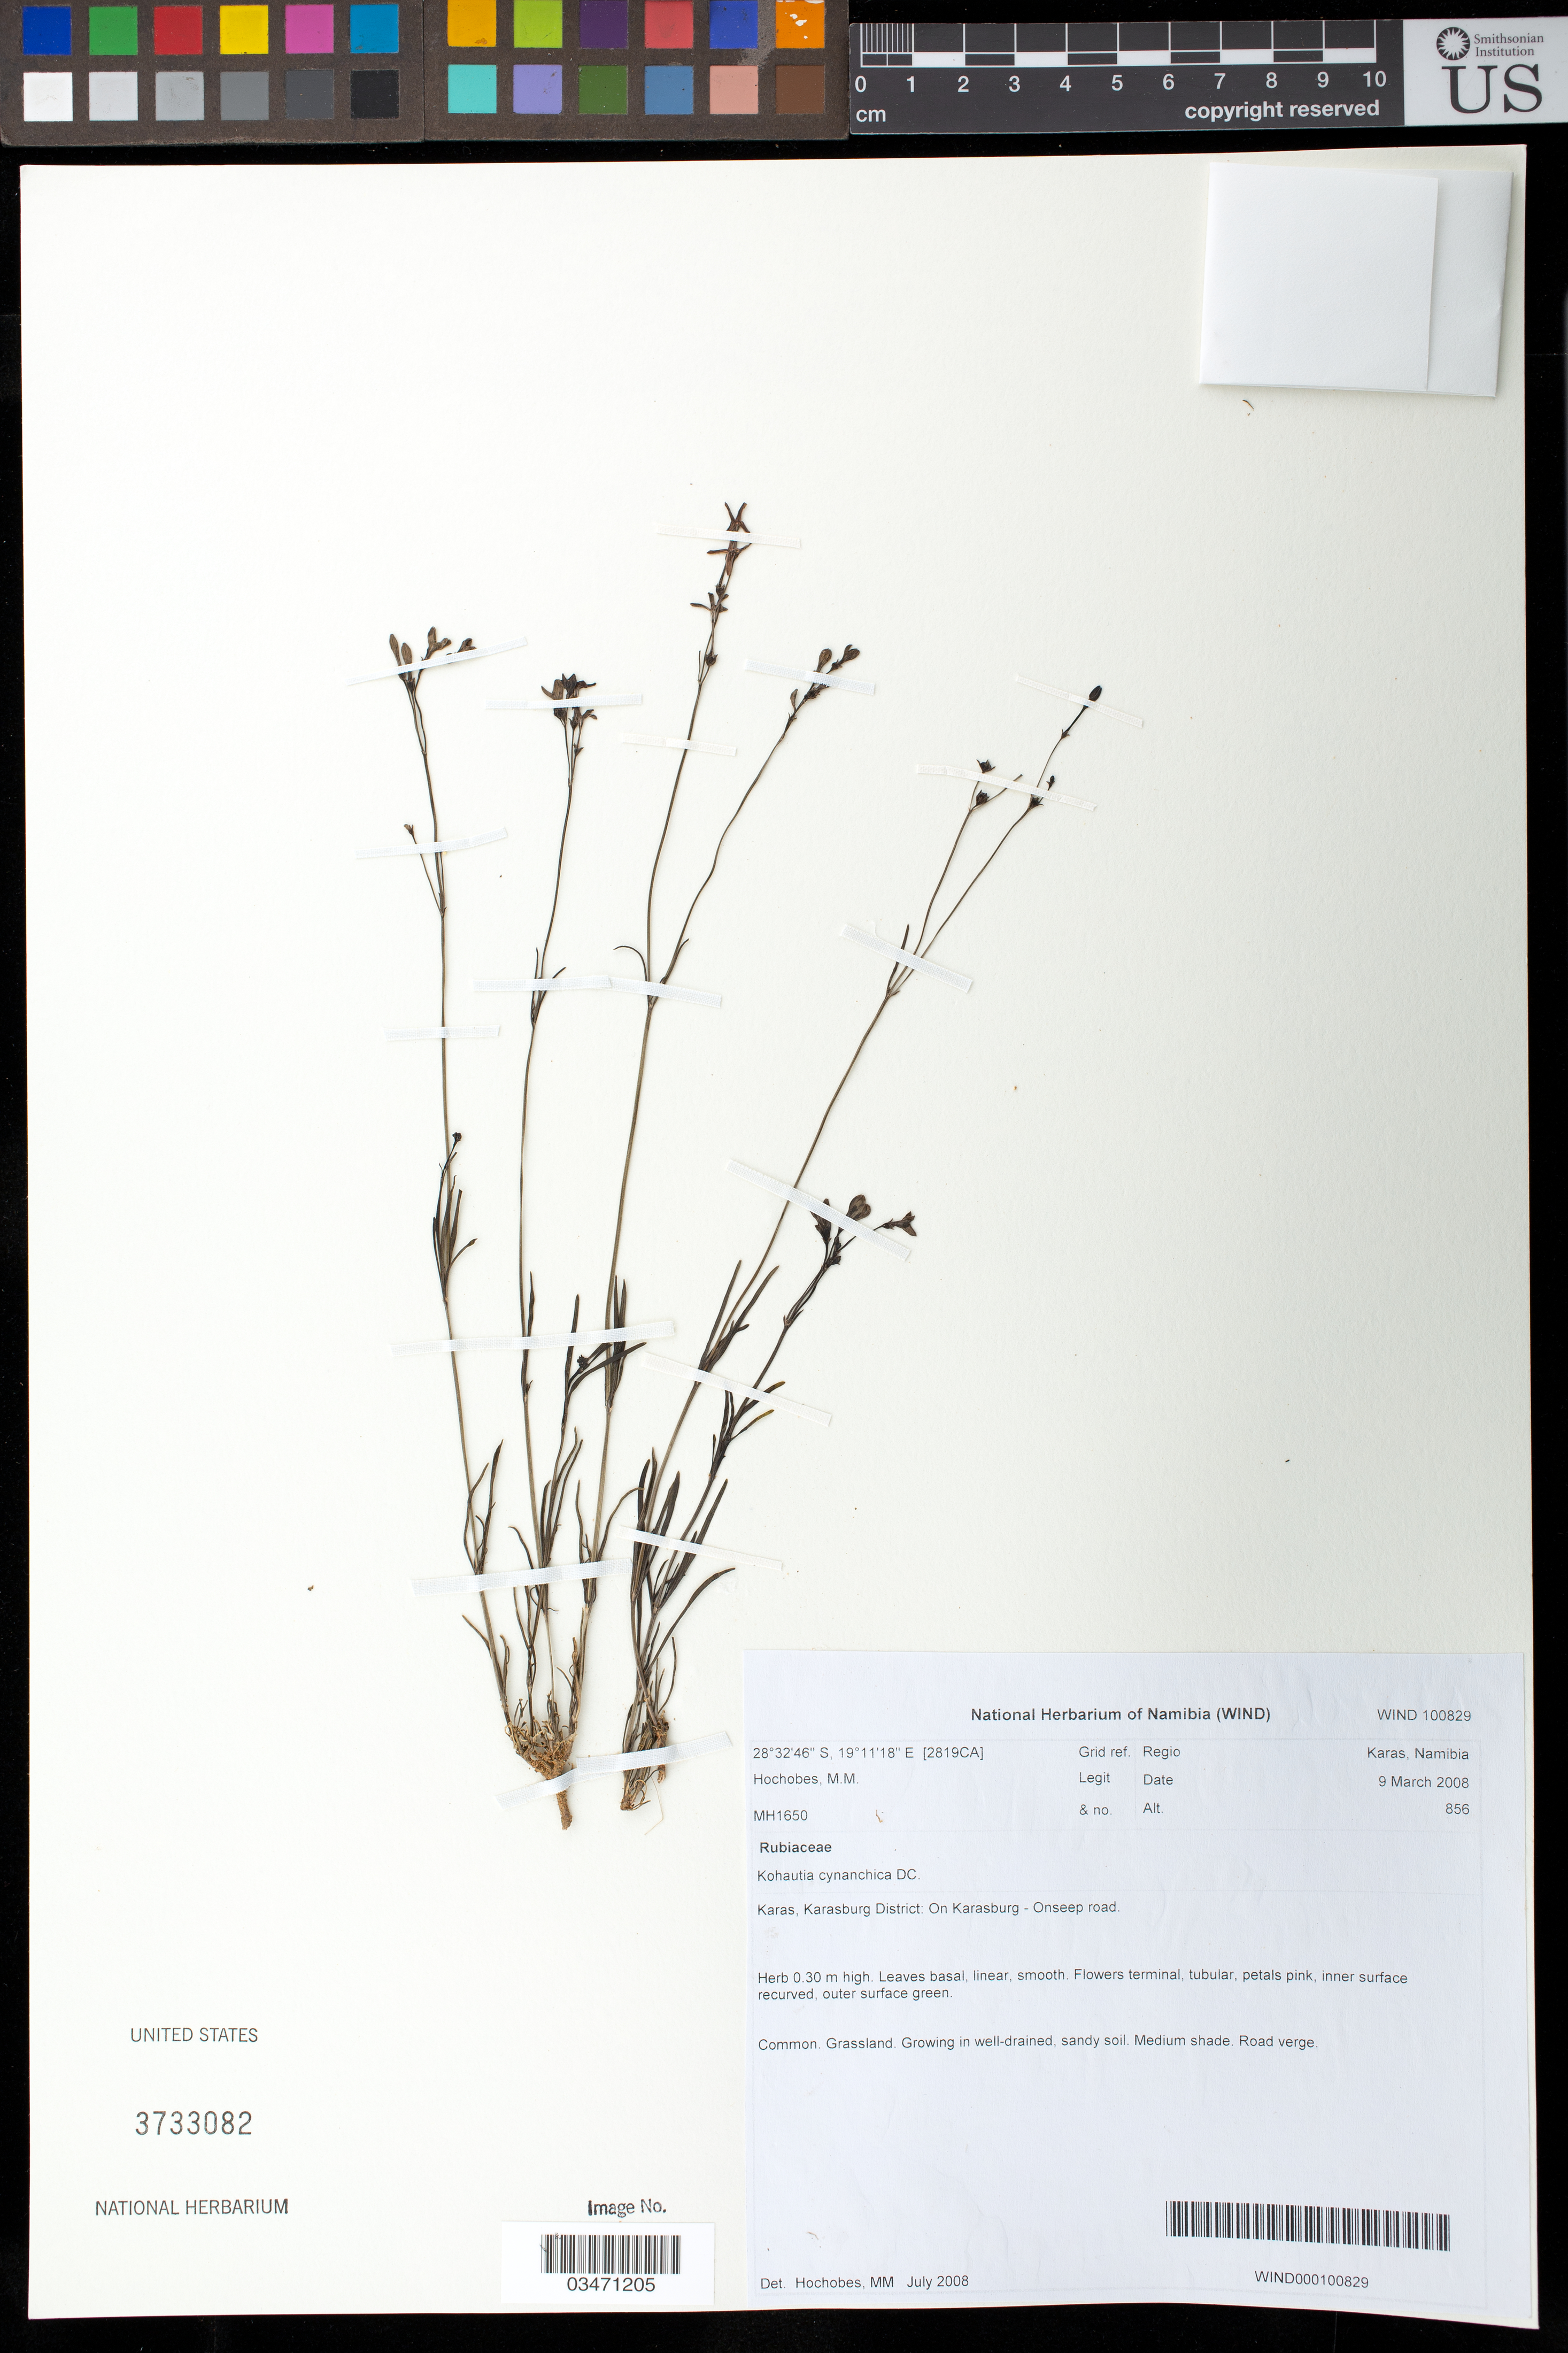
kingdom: Plantae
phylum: Tracheophyta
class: Magnoliopsida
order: Gentianales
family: Rubiaceae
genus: Kohautia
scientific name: Kohautia cynanchica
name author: DC.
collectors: M. Hochobes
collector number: MH1650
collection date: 2008-03-09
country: Namibia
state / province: Karas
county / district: Karasburg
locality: On Karasburg- Onseep road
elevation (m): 856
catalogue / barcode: US 3733082